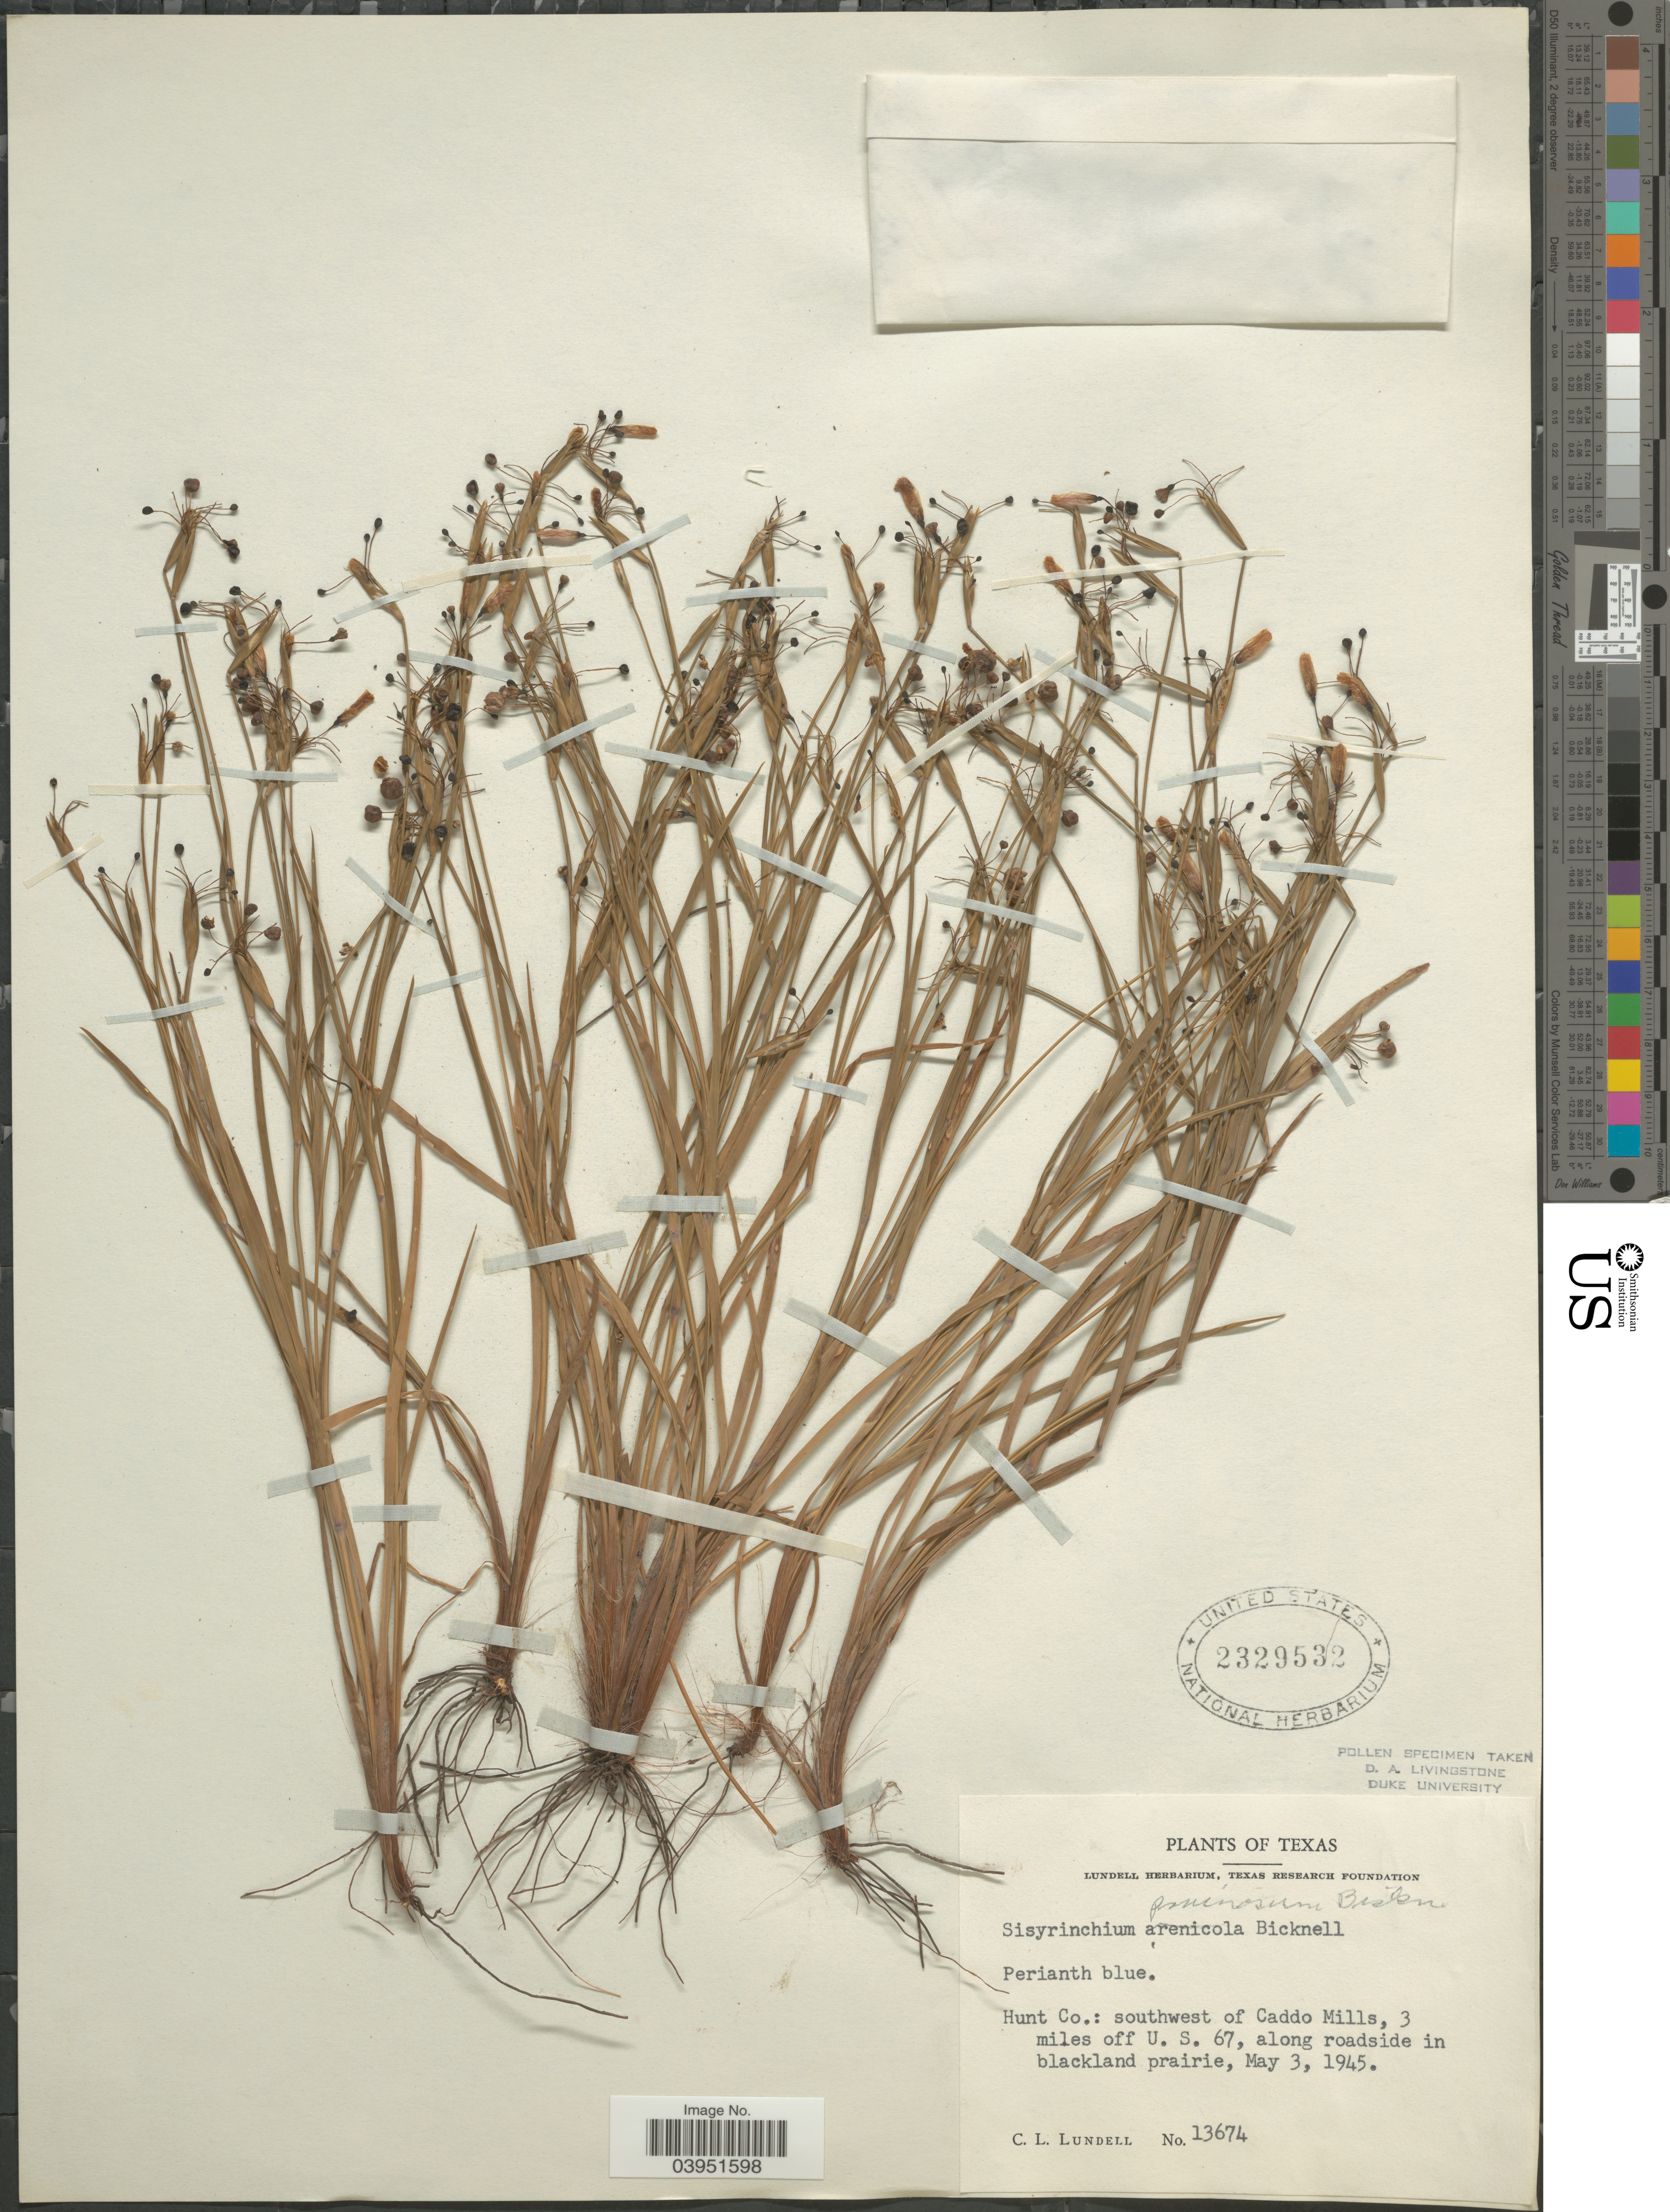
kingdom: Plantae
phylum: Tracheophyta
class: Liliopsida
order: Asparagales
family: Iridaceae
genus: Sisyrinchium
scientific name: Sisyrinchium pruinosum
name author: E.P. Bicknell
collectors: C. L. Lundell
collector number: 13674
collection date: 1945-05-03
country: United States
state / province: Texas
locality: Hunt Co.: southwest of Caddo Mills, 3 miles off U.S. 67.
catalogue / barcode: US 2329532